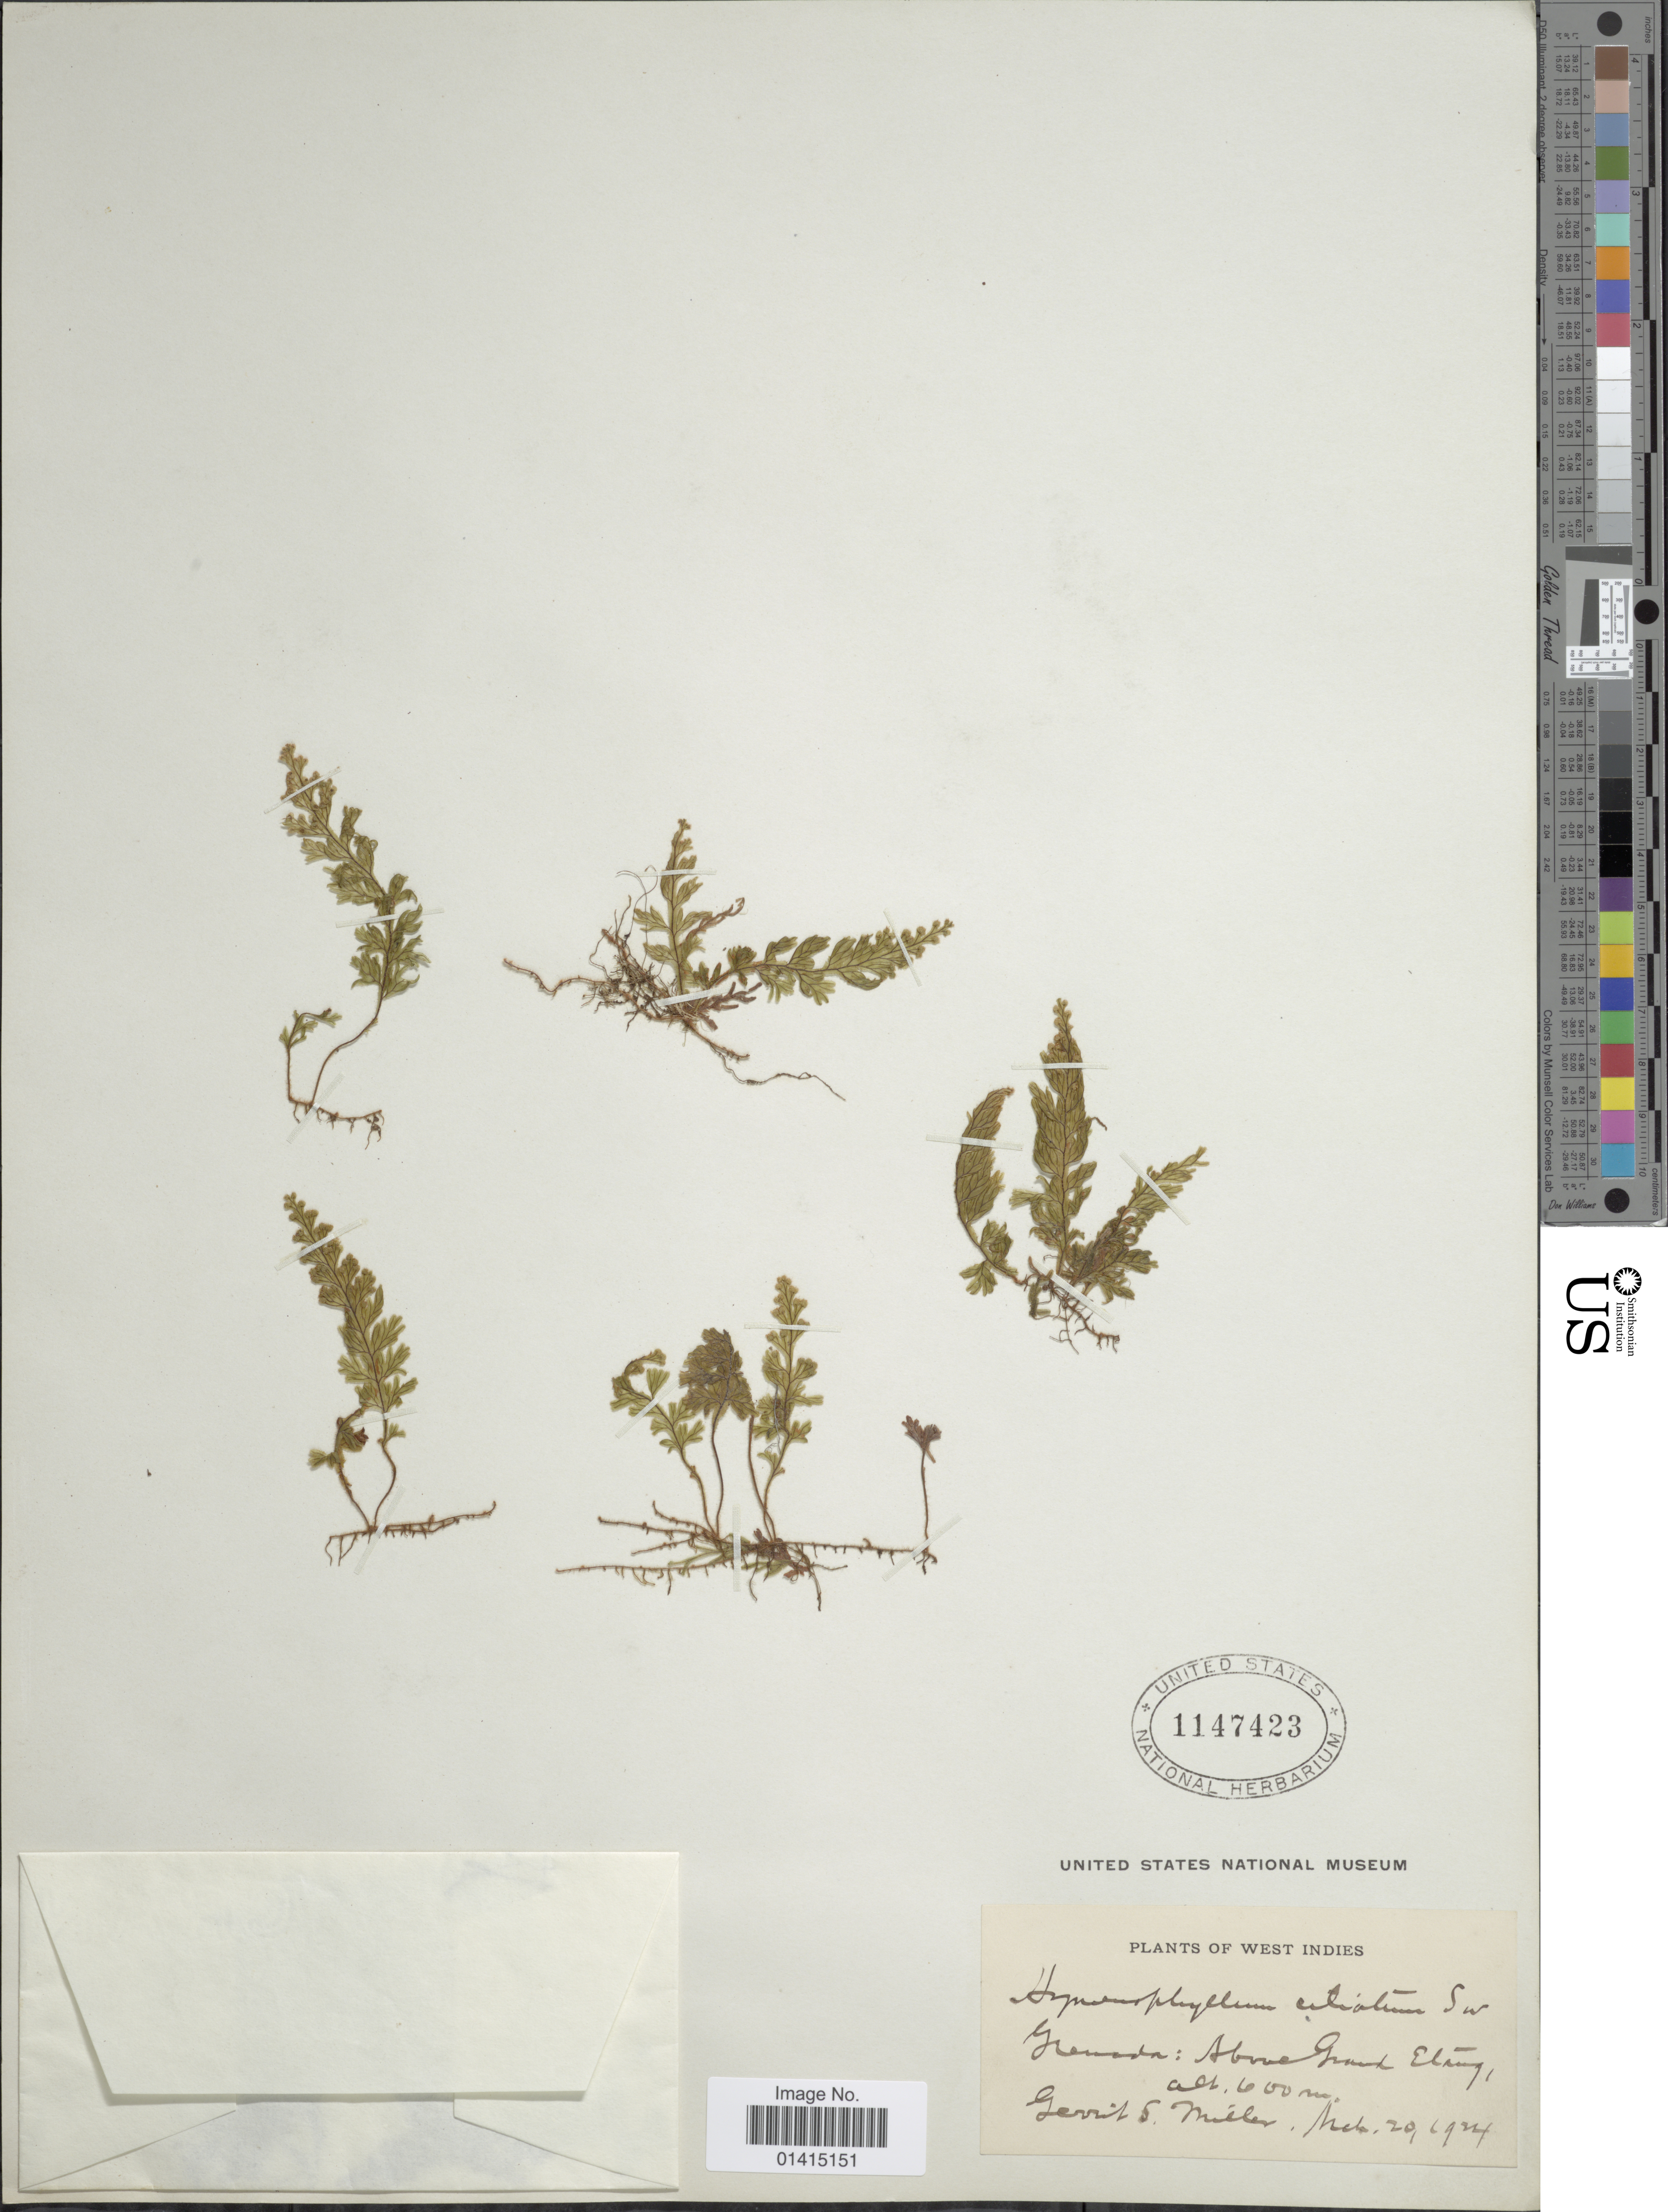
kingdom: Plantae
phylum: Tracheophyta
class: Polypodiopsida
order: Hymenophyllales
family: Hymenophyllaceae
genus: Hymenophyllum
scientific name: Hymenophyllum hirsutum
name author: (L.) Sw.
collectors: G. S. Miller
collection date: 1924-03-20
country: Grenada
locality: Grenada: above Grand Etang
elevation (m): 600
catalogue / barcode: US 1147423